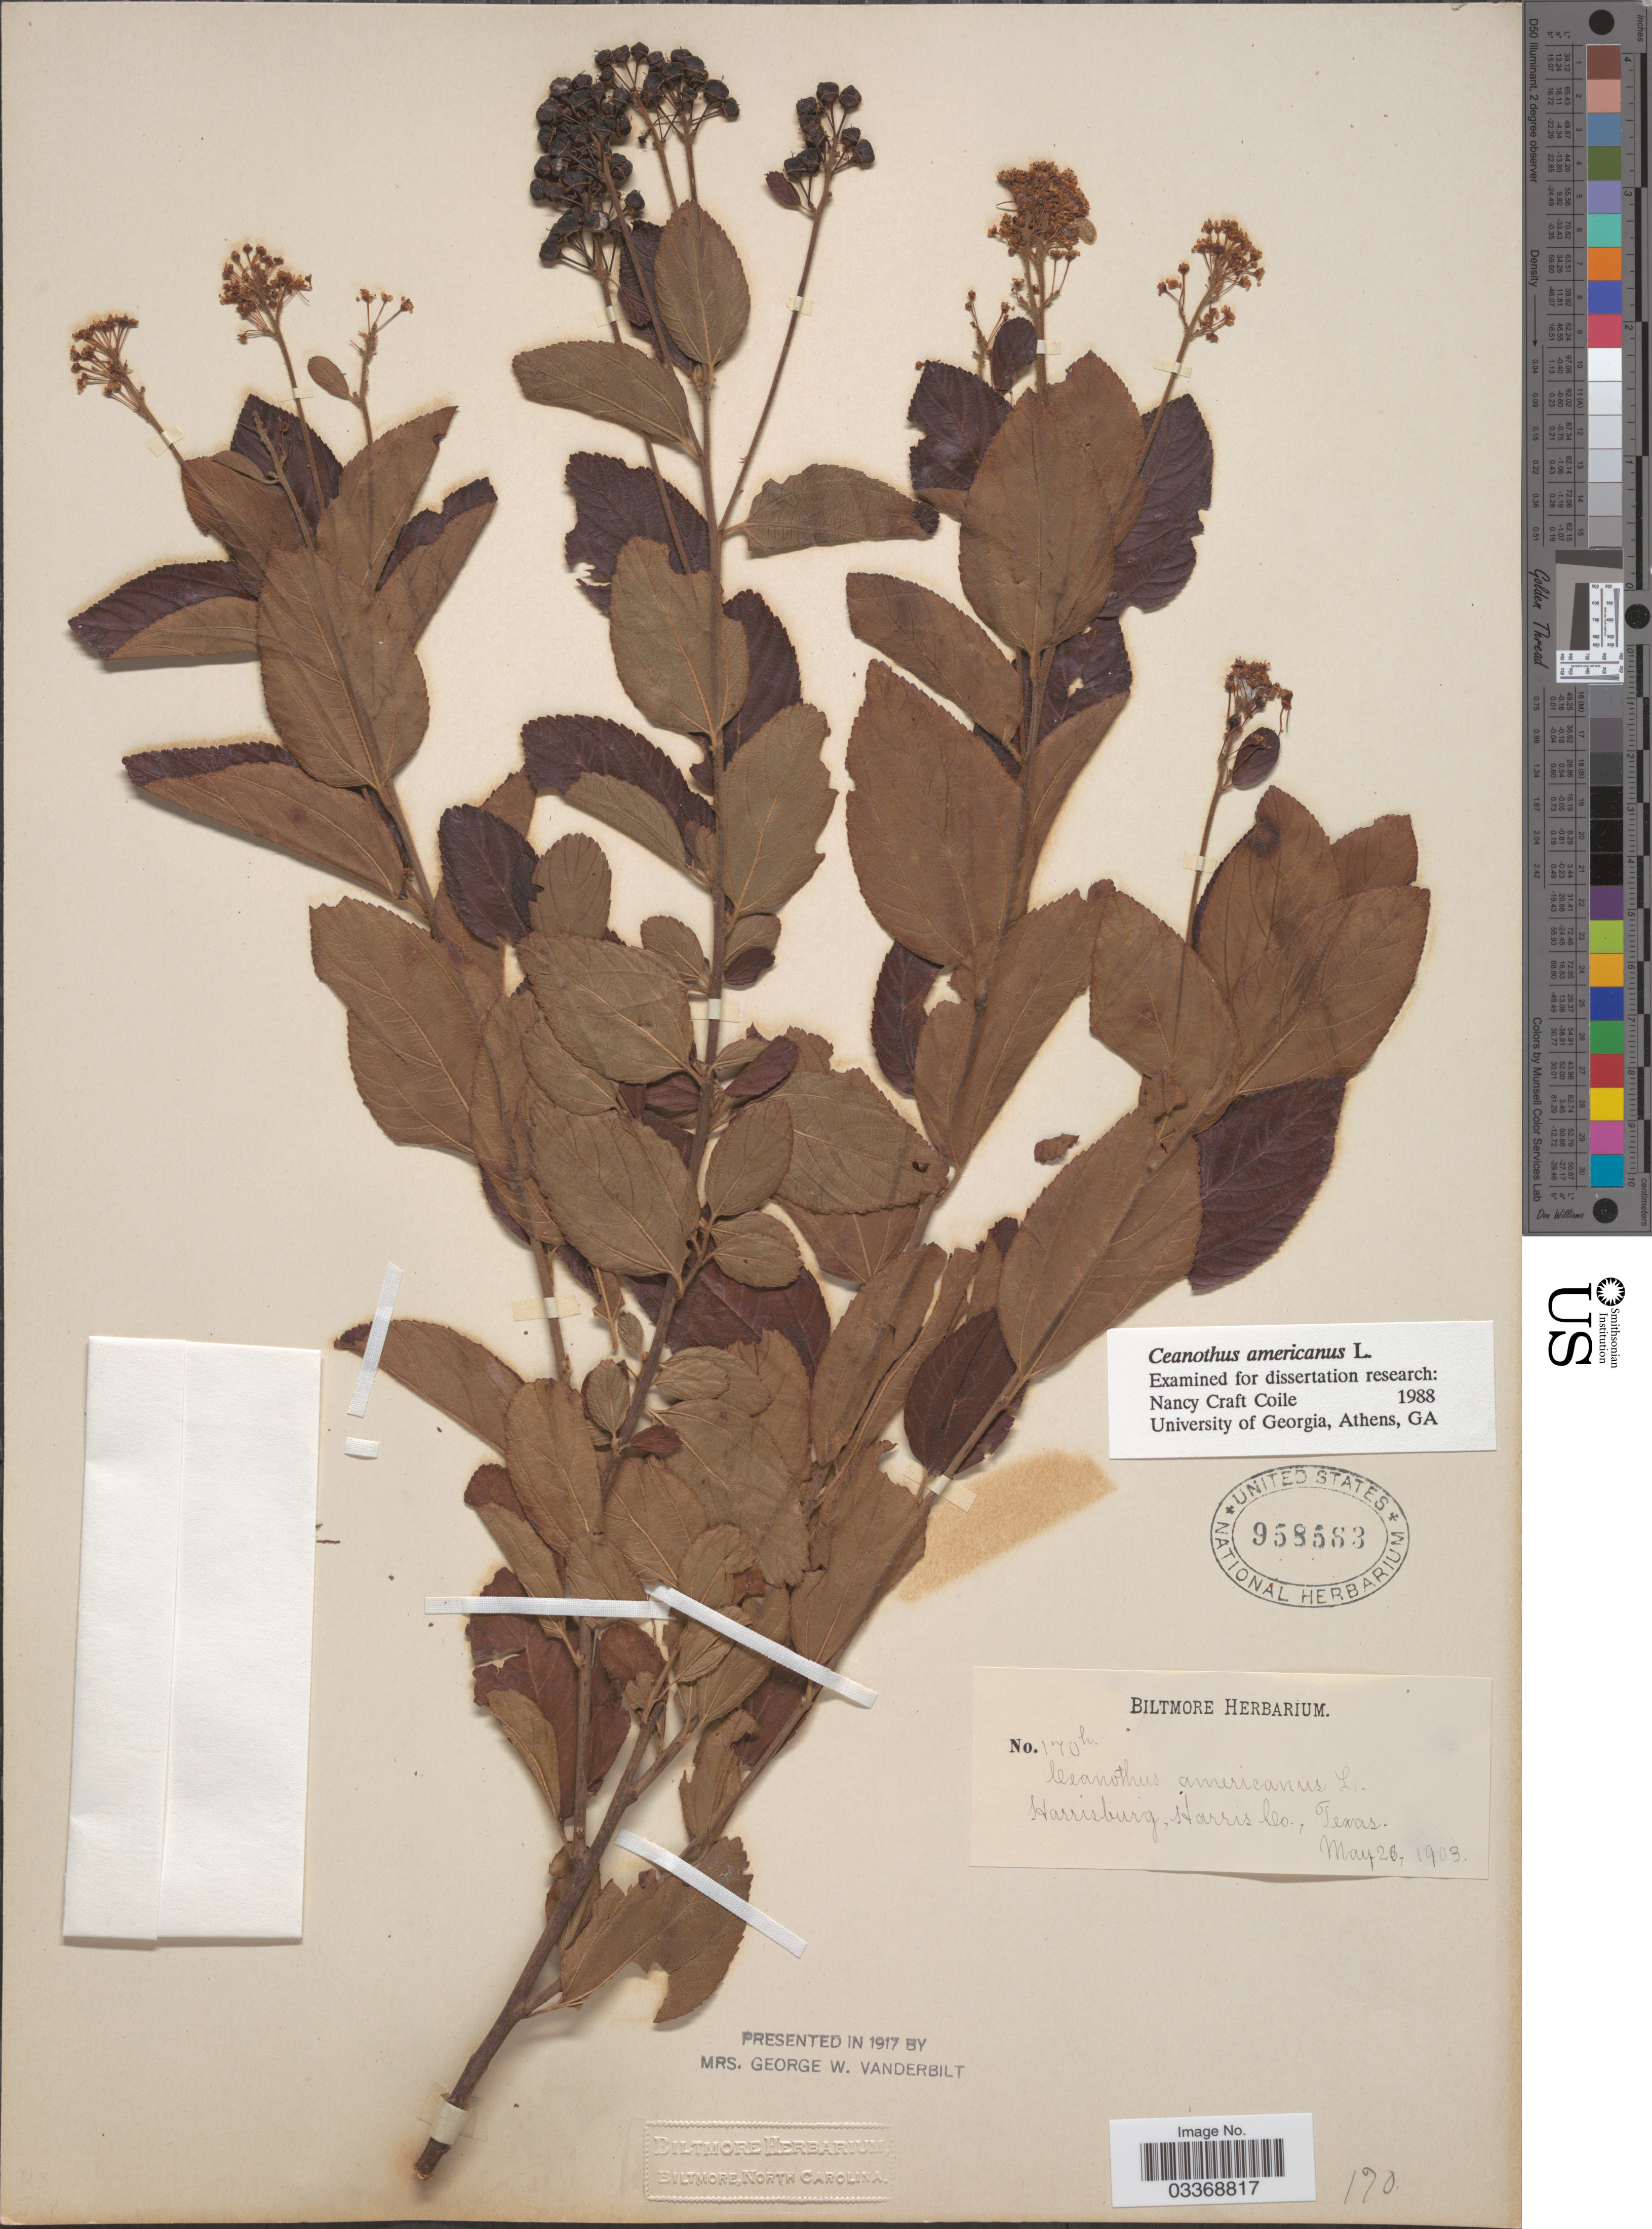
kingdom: Plantae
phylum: Tracheophyta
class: Magnoliopsida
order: Rosales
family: Rhamnaceae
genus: Ceanothus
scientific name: Ceanothus americanus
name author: L.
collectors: ex herb. Biltmore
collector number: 170h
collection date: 1903-05-26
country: United States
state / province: Texas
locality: Harrisburg, Harris Co.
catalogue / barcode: US 958563